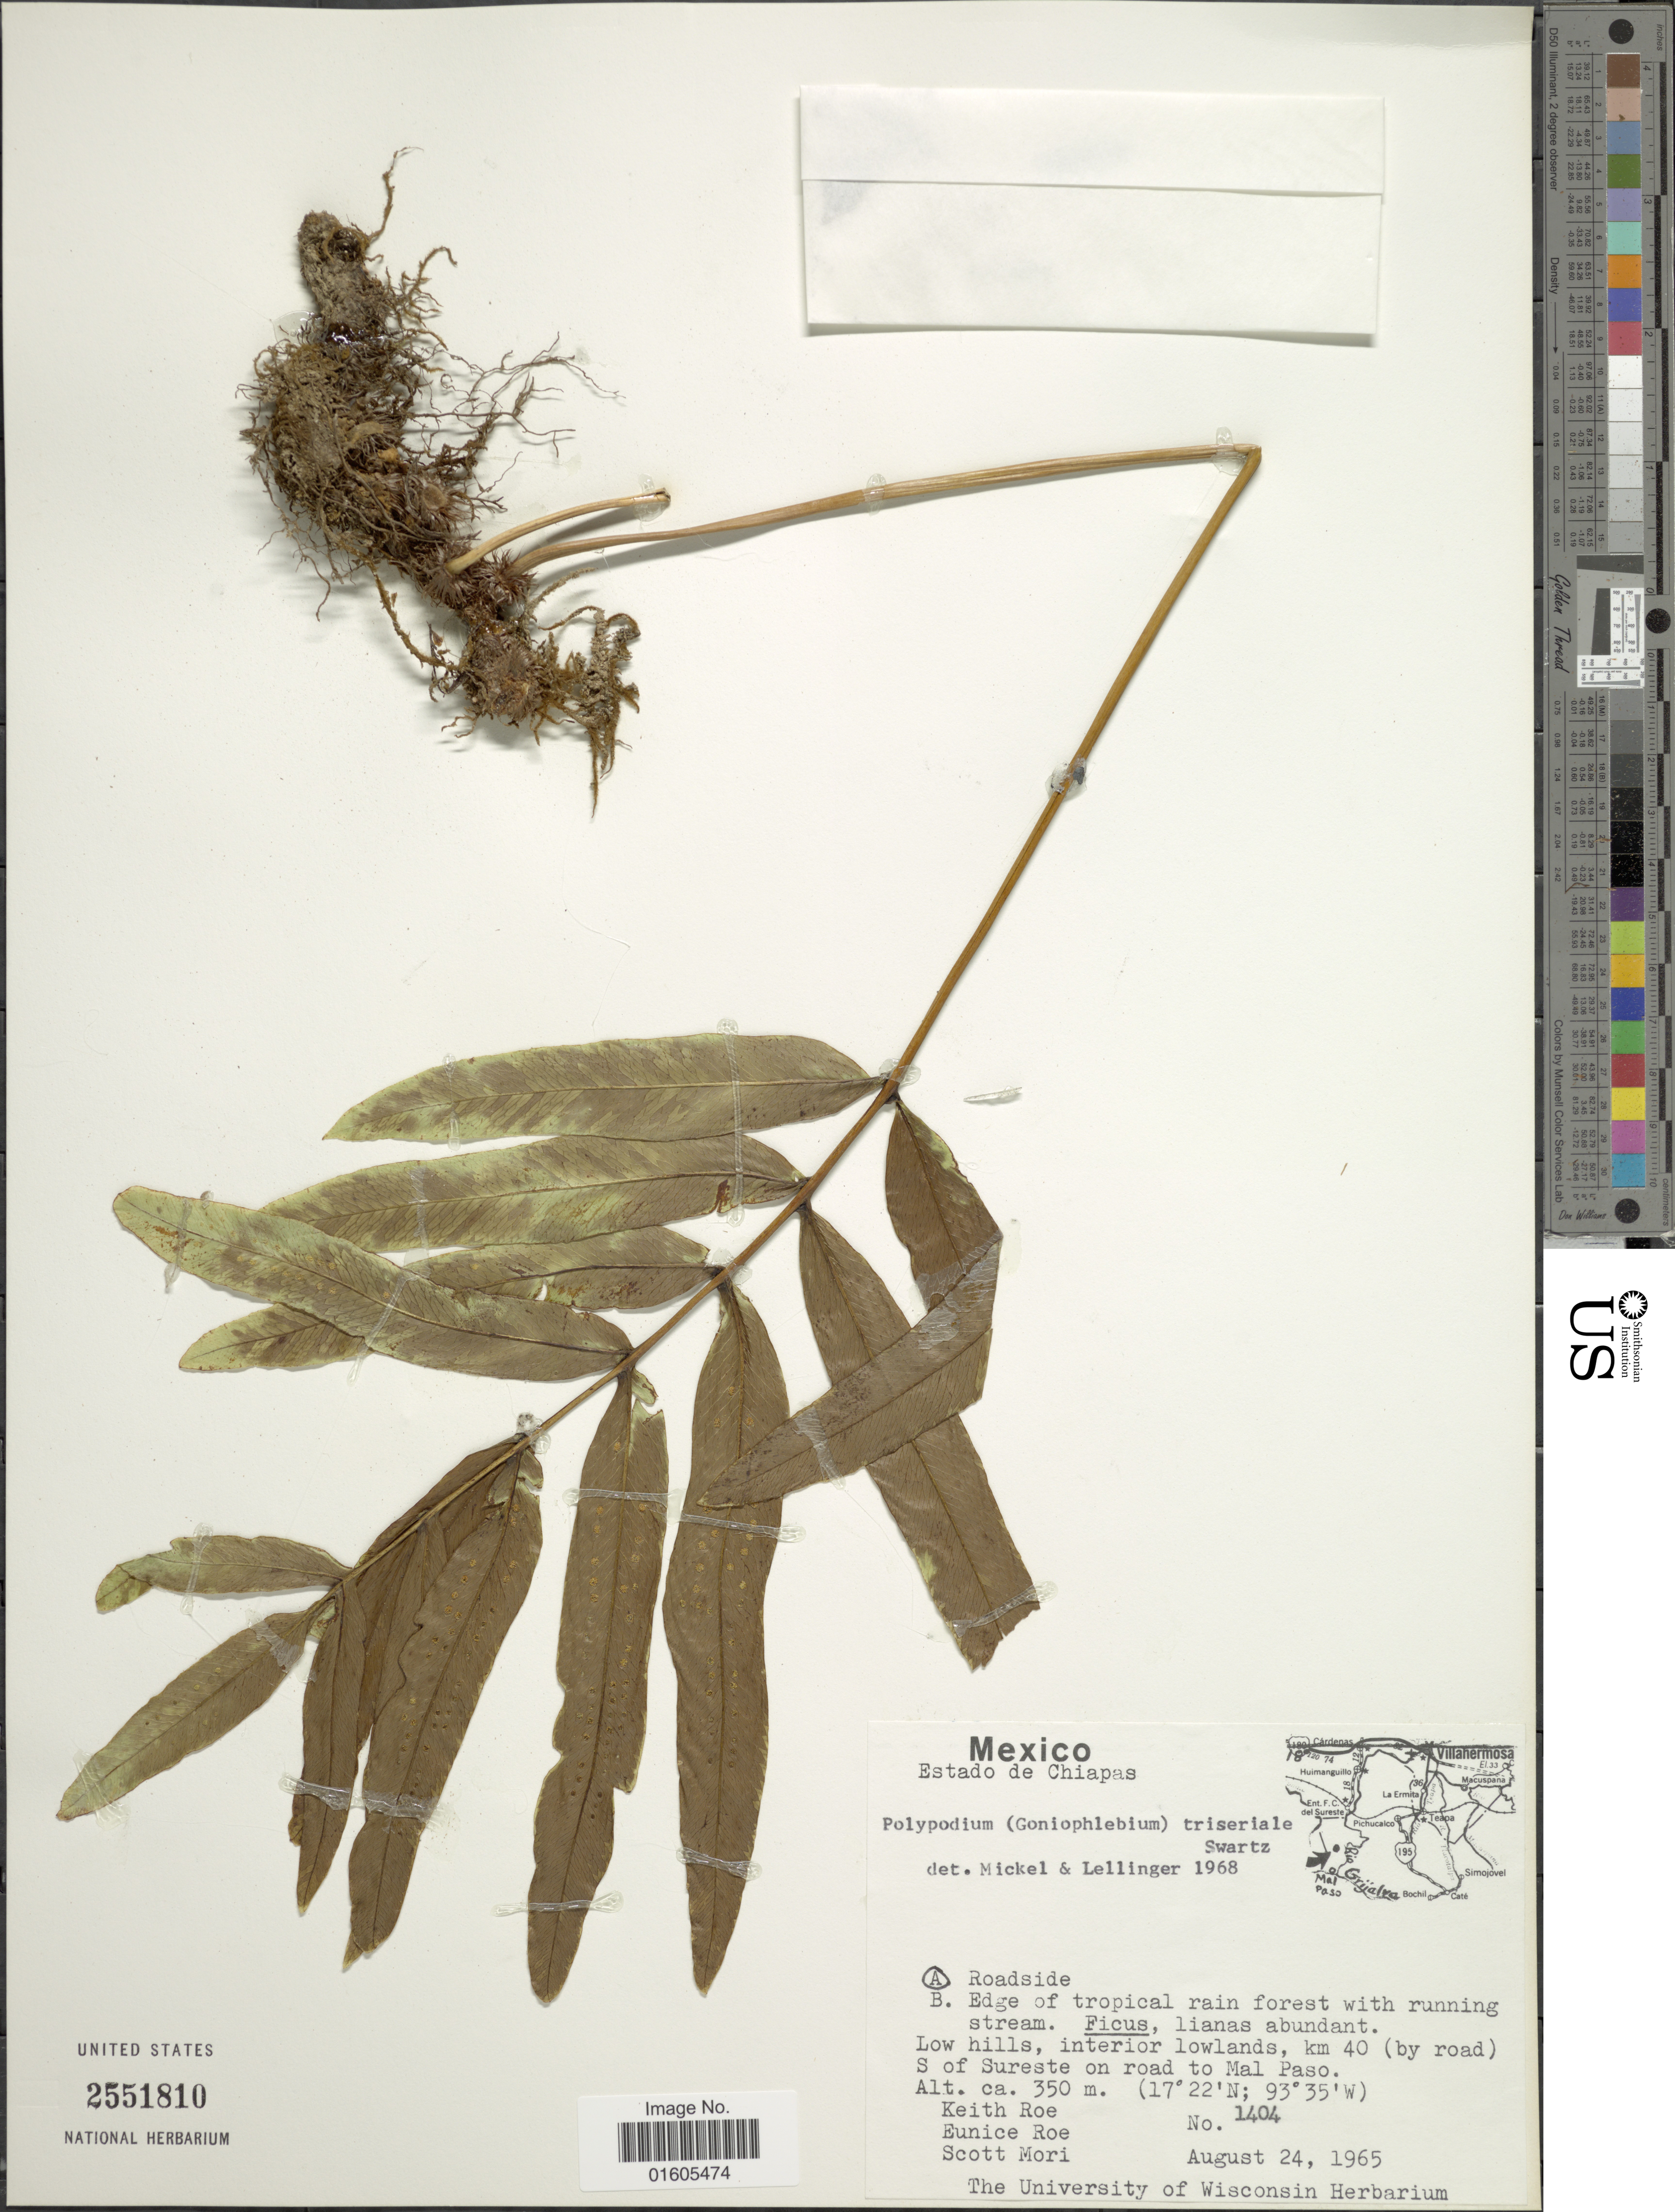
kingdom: Plantae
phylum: Tracheophyta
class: Polypodiopsida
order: Polypodiales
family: Polypodiaceae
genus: Serpocaulon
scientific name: Serpocaulon triseriale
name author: (Sw.) A.R. Sm.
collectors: K. E. Roe, E. Roe & S. Mori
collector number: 1404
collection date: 1965-08-24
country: Mexico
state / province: Chiapas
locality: Roadside, Low hillsm interior lowlands, km 40 (by road) S of Sureste on road to Mal Paso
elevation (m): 350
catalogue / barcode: US 2551810